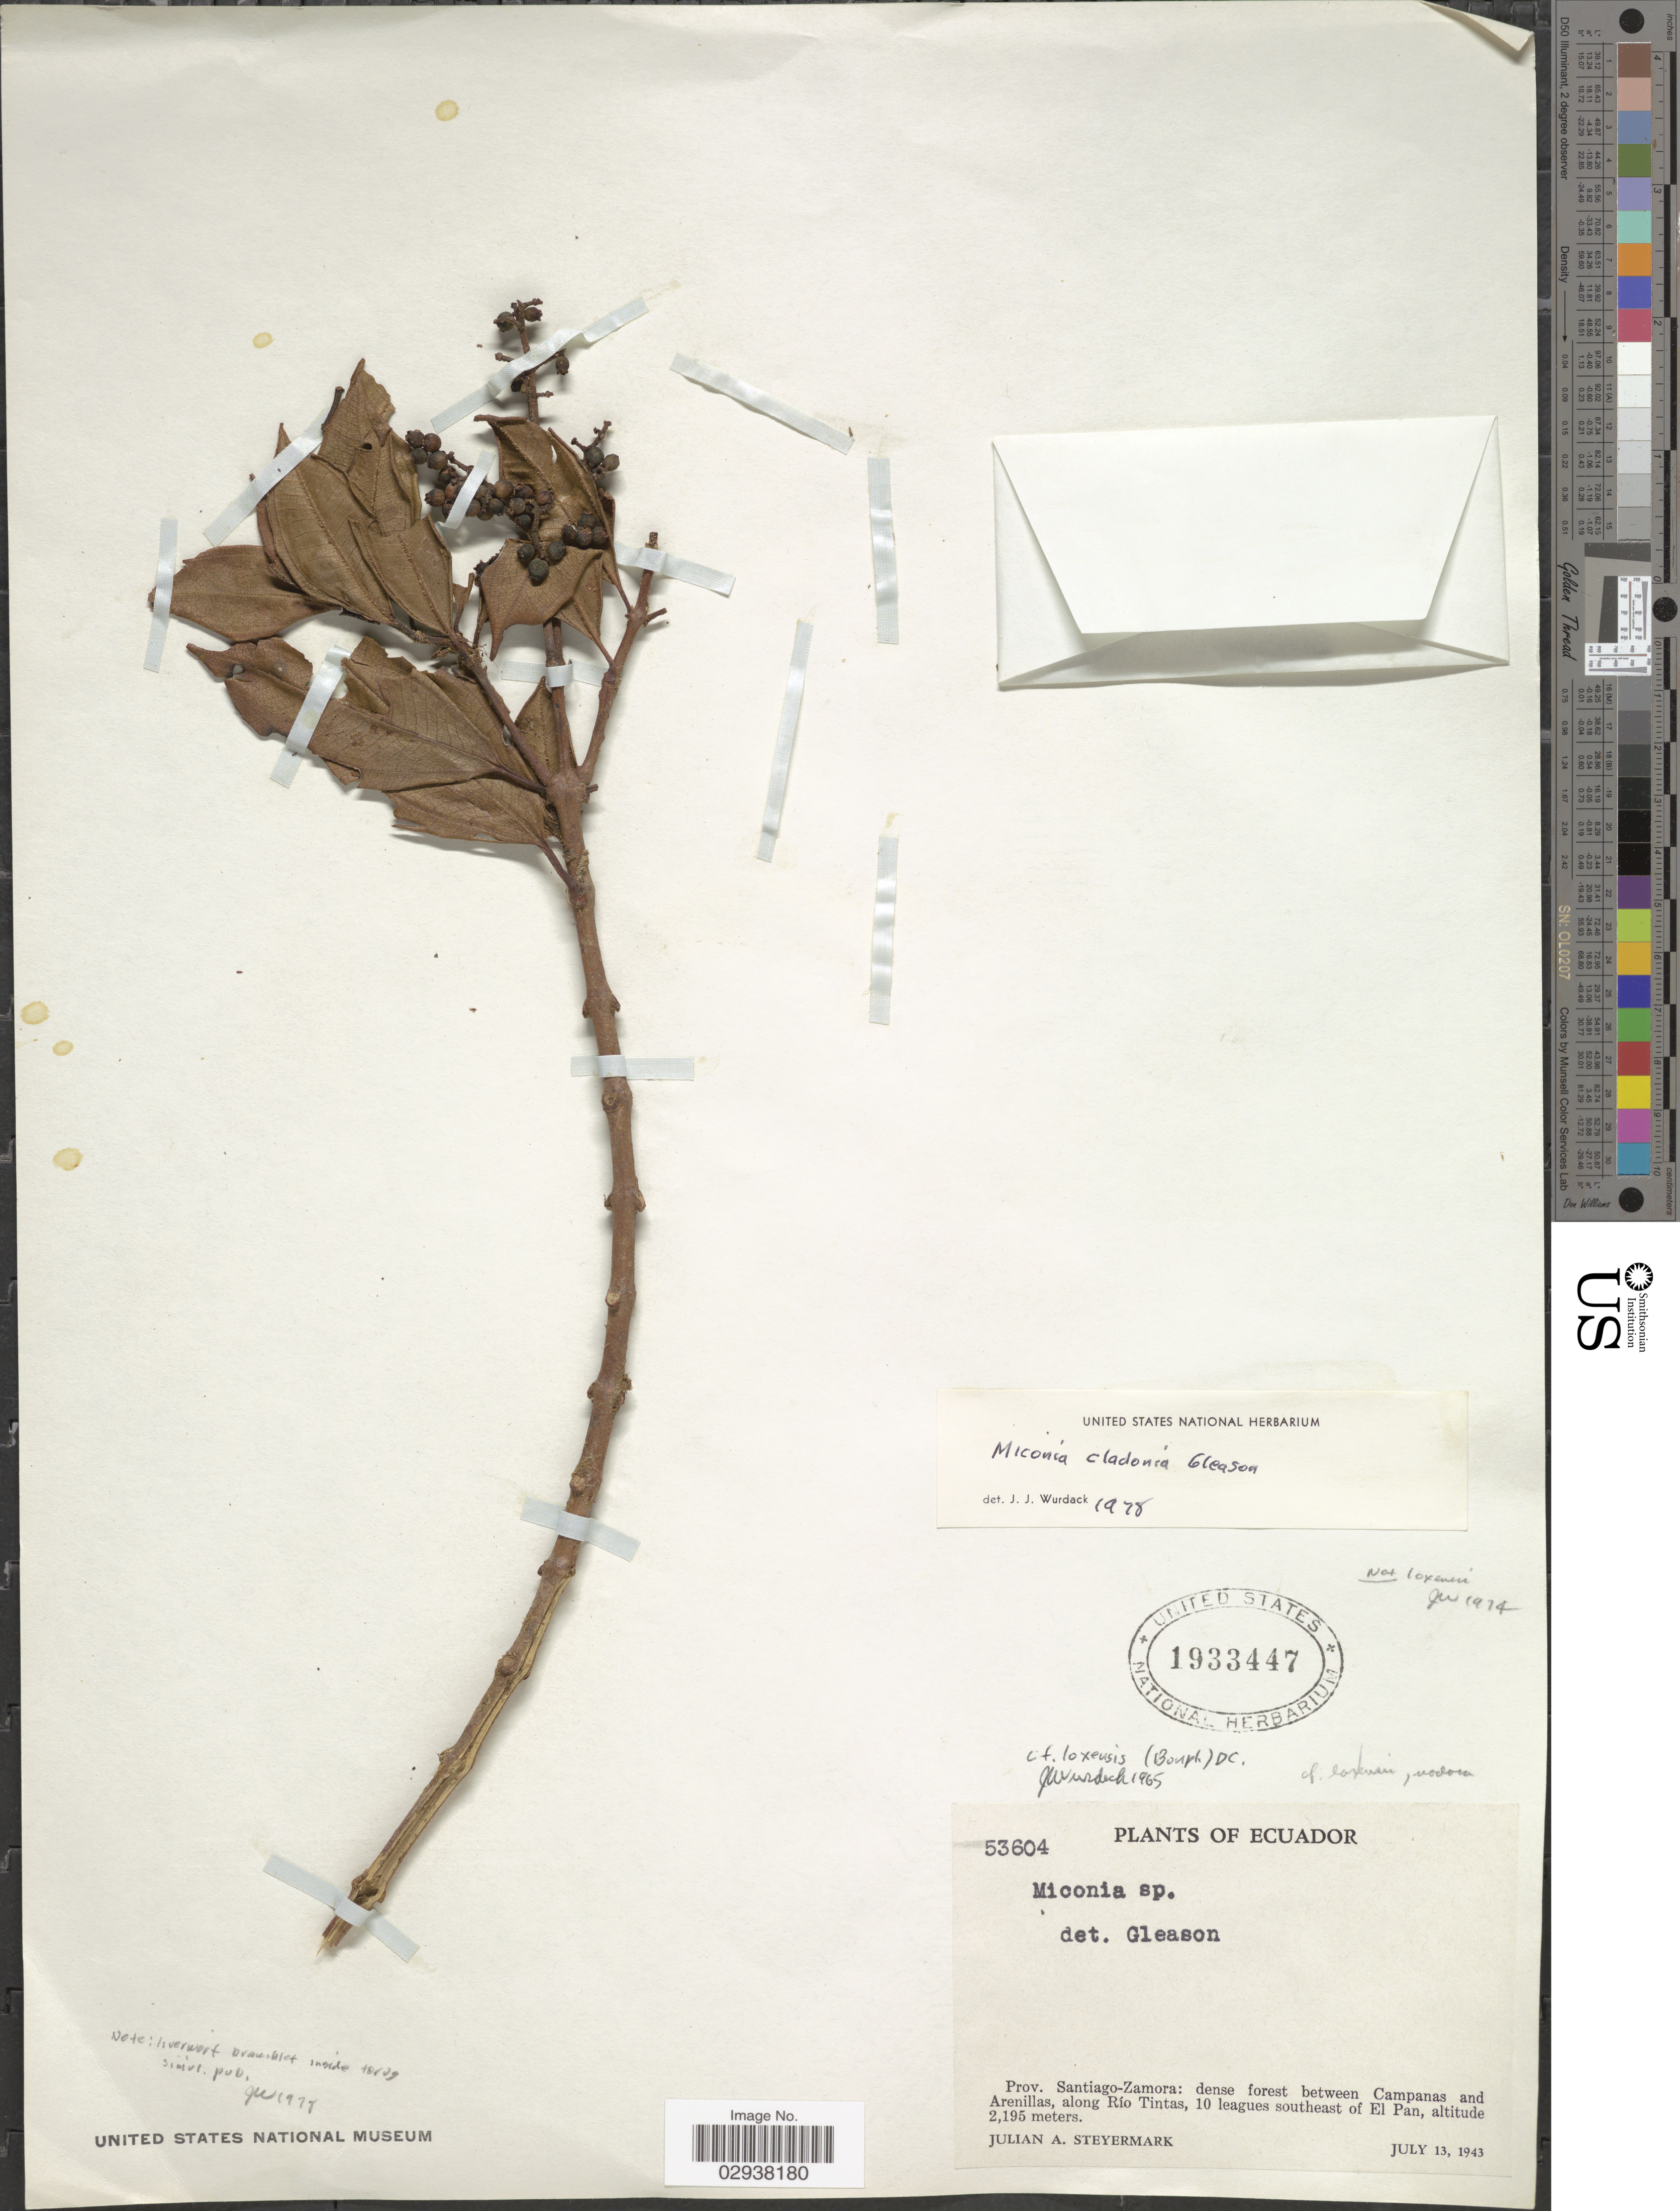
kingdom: Plantae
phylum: Tracheophyta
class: Magnoliopsida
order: Myrtales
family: Melastomataceae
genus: Miconia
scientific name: Miconia cladonia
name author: Gleason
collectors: J. Steyermark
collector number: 53604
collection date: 1943-07-13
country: Ecuador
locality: Prov. Santiago-Zamora: dense forest between Campanas and Arenillas, along Río Tintas, 10 leagues southeast of El Pan.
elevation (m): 2195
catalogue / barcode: US 1933447